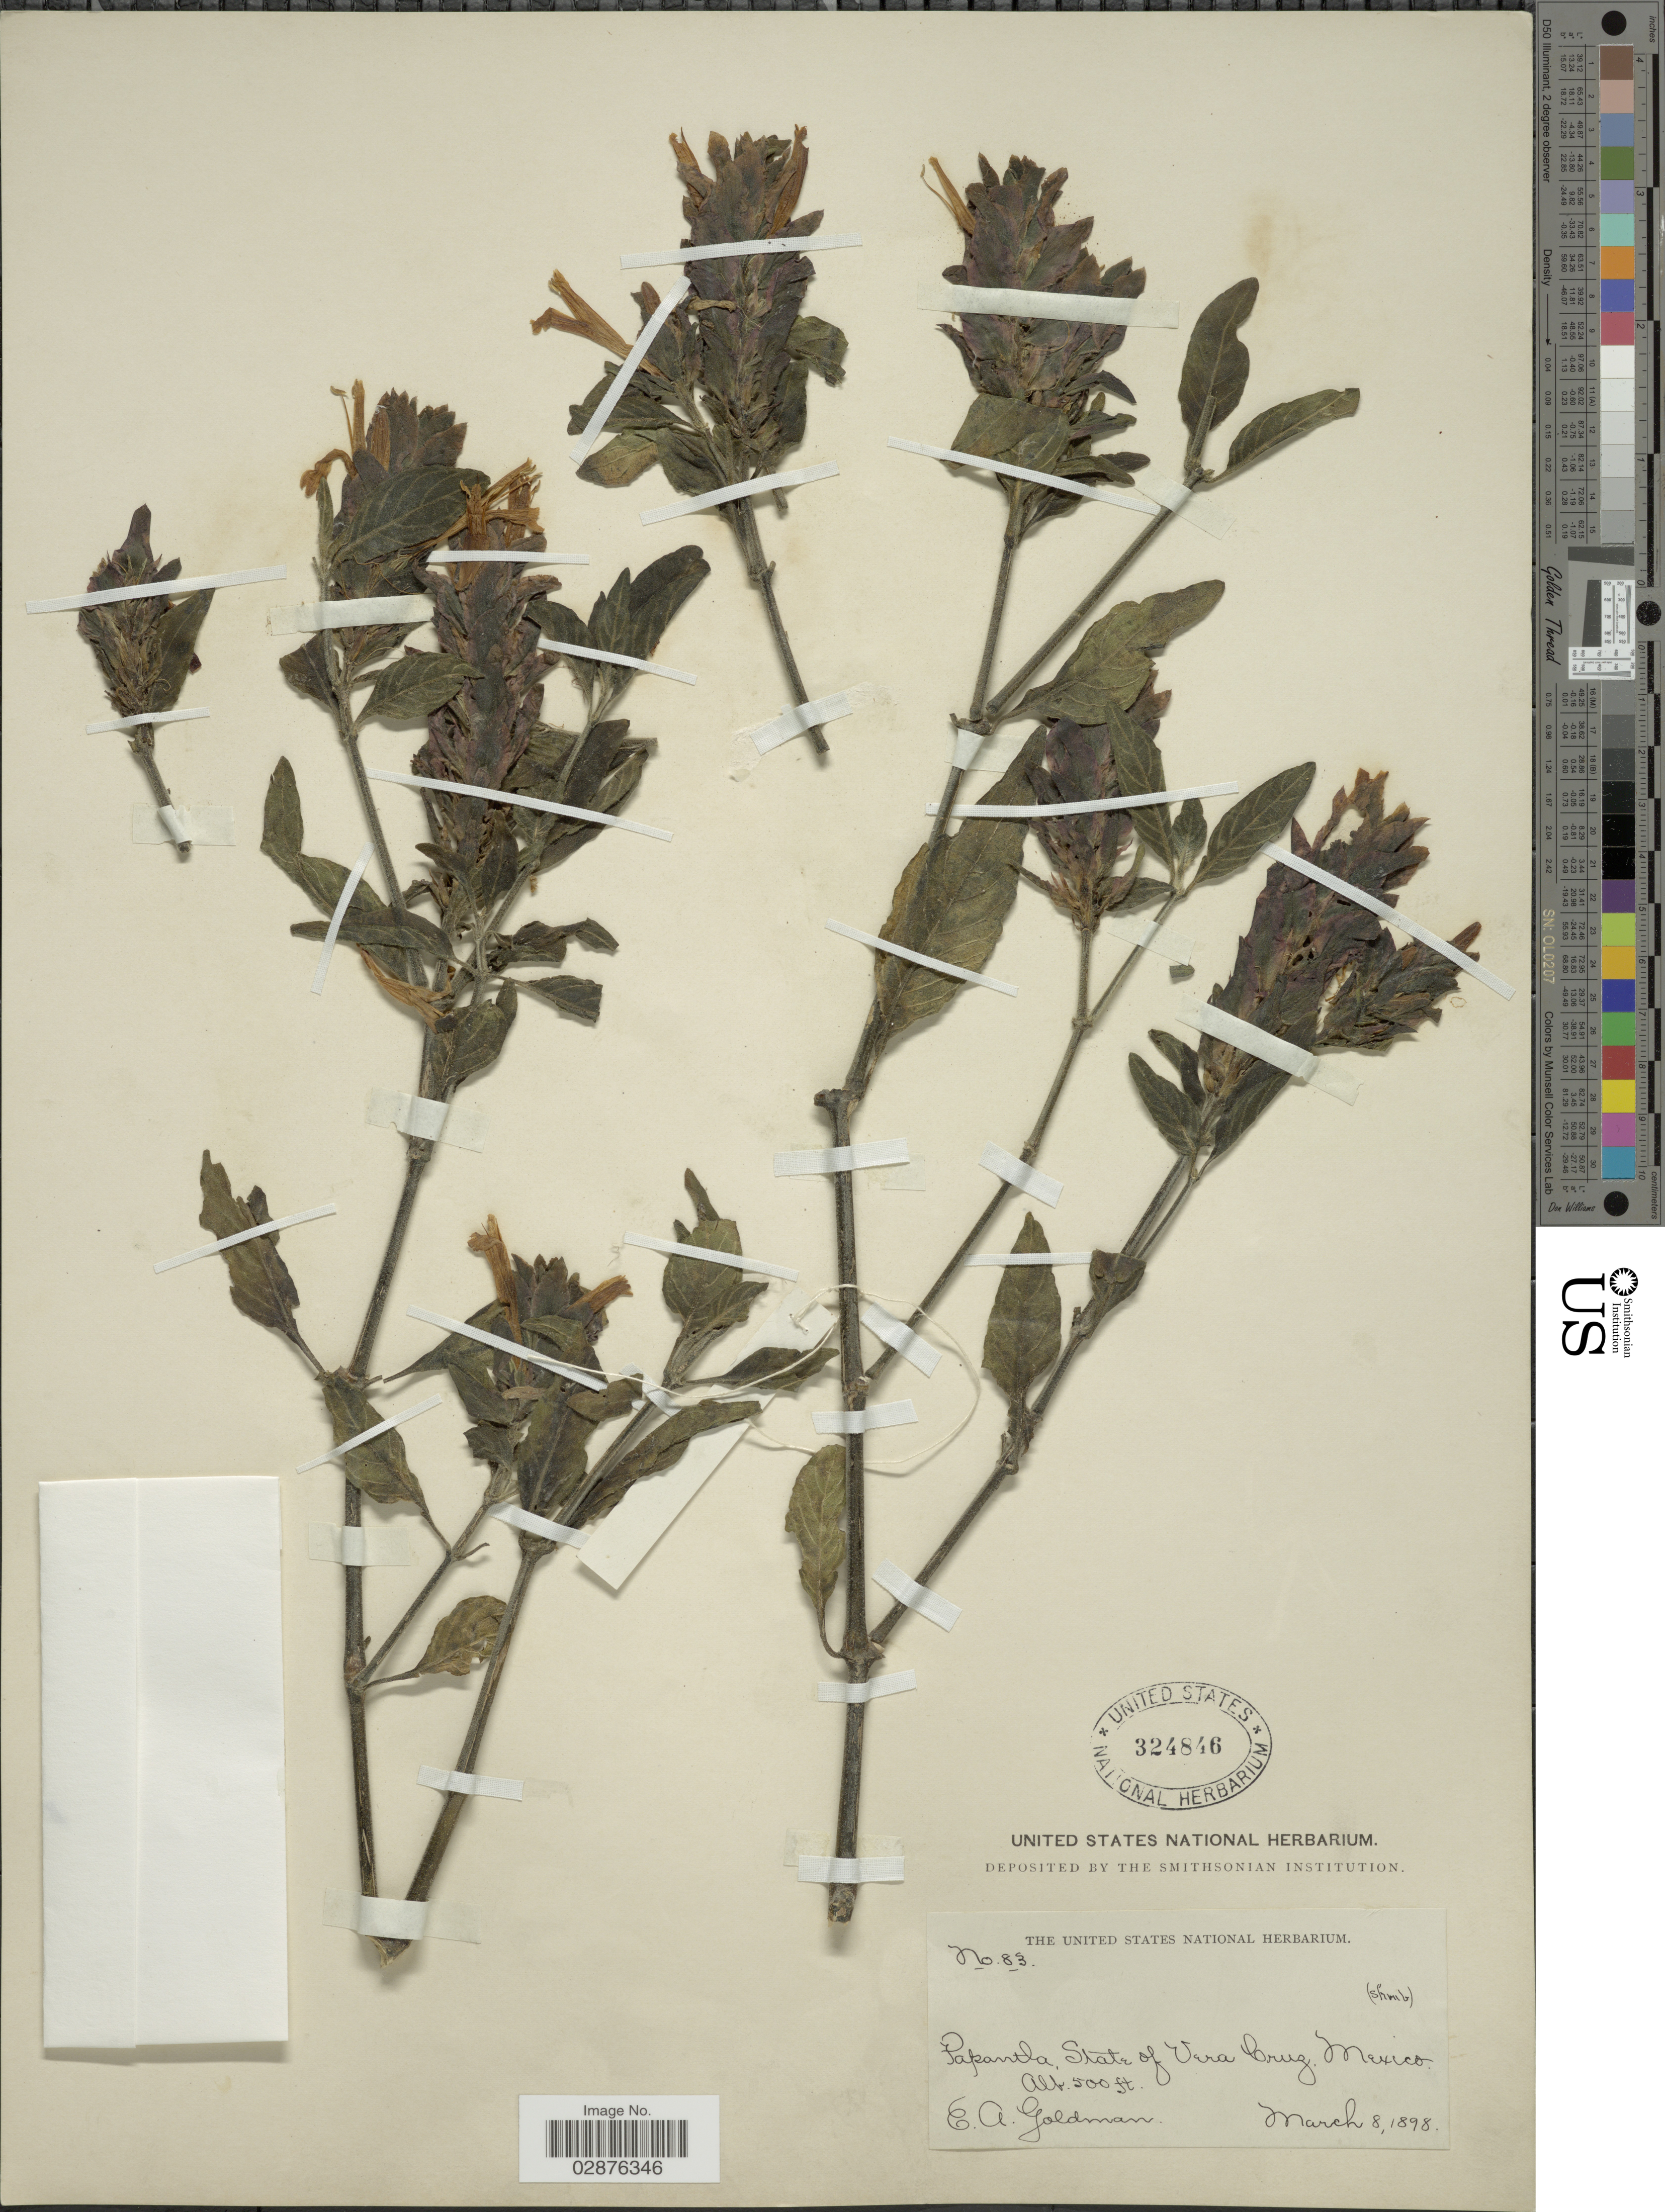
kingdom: Plantae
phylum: Tracheophyta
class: Magnoliopsida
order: Lamiales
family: Acanthaceae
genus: Justicia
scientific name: Justicia fulvicoma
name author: Schltdl. & Cham.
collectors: E. A. Goldman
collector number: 83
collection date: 1898-03-08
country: Mexico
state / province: Veracruz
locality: Papantla, State of Vera Cruz.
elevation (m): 152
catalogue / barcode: US 324846